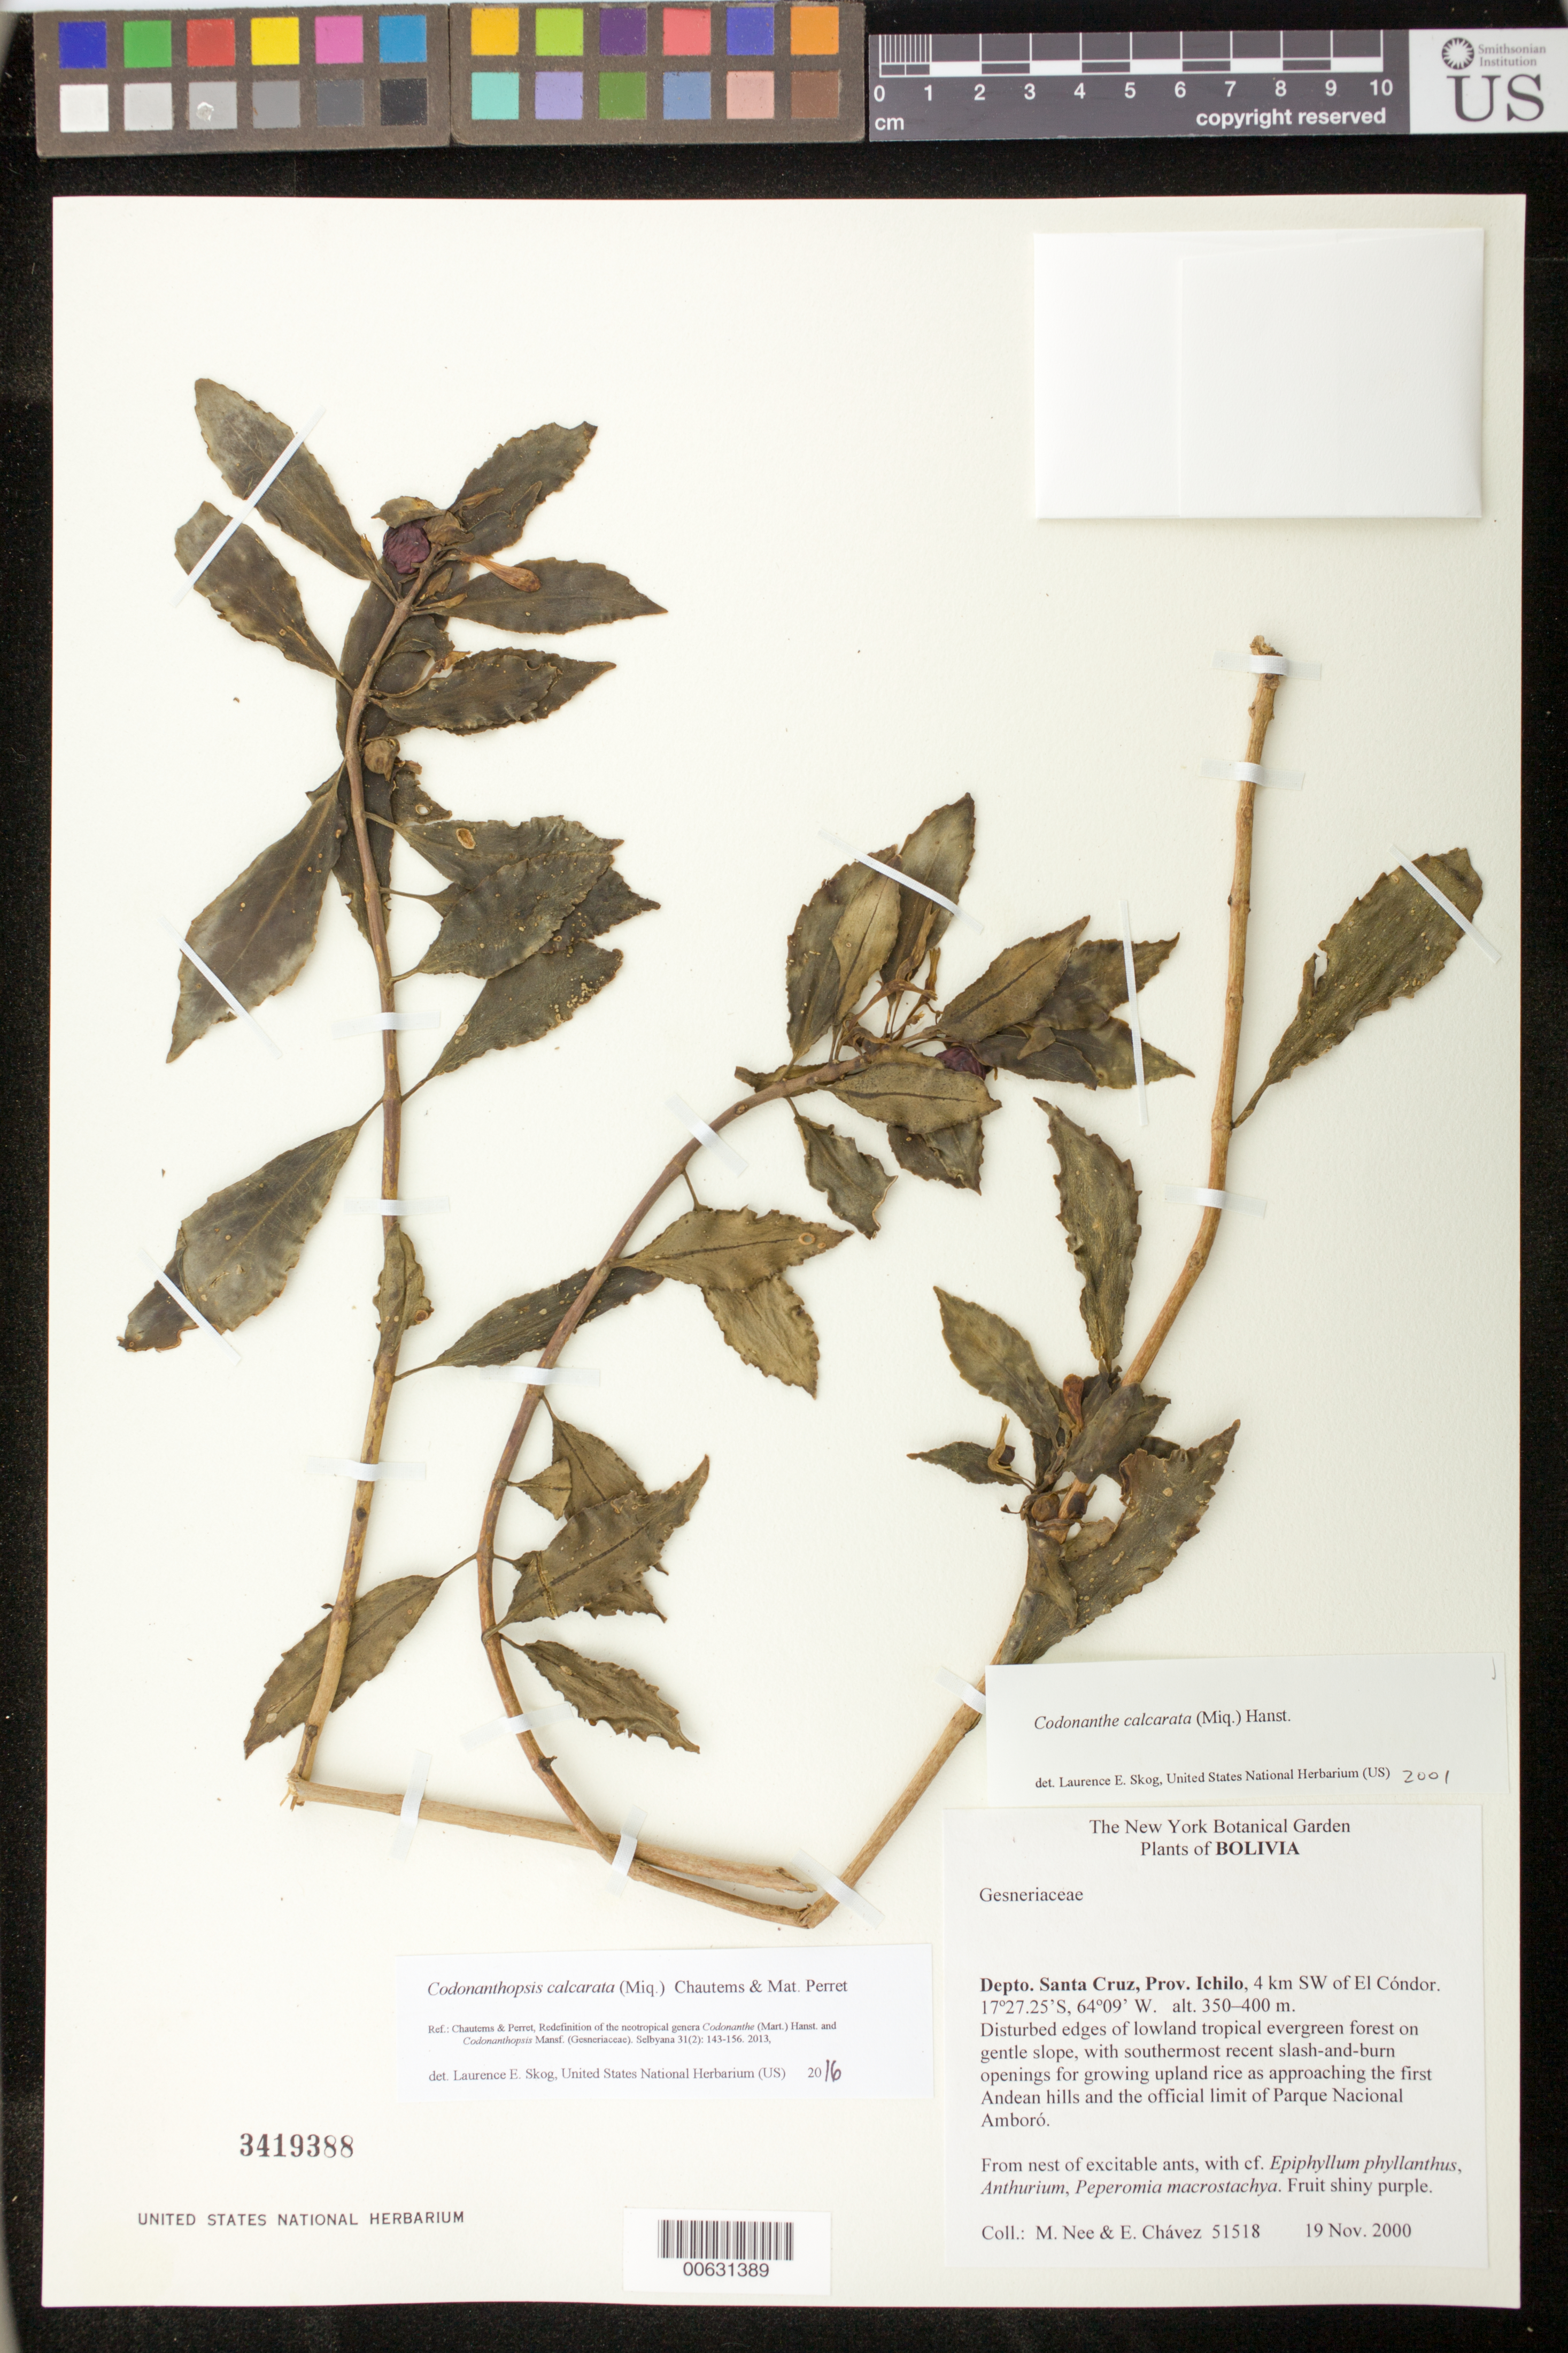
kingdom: Plantae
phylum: Tracheophyta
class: Magnoliopsida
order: Lamiales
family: Gesneriaceae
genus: Codonanthopsis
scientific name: Codonanthopsis calcarata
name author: (Miq.) Chautems & Mat.Perret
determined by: Skog, Laurence E.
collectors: M. Nee & E. Chávez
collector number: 51518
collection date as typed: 19 Nov 2000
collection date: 2000-11-19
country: Bolivia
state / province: Santa Cruz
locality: Prov. Ichilo, 4 km SW of El Cóndor… as approaching the first Andean hills and the official limit of Parque Nacional Amboró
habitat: Disturbed edges of lowland tropical evergreen forest on gentle slope, with southermost recent slash-and-burn openings for growing upland rice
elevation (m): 350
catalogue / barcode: US 3419388